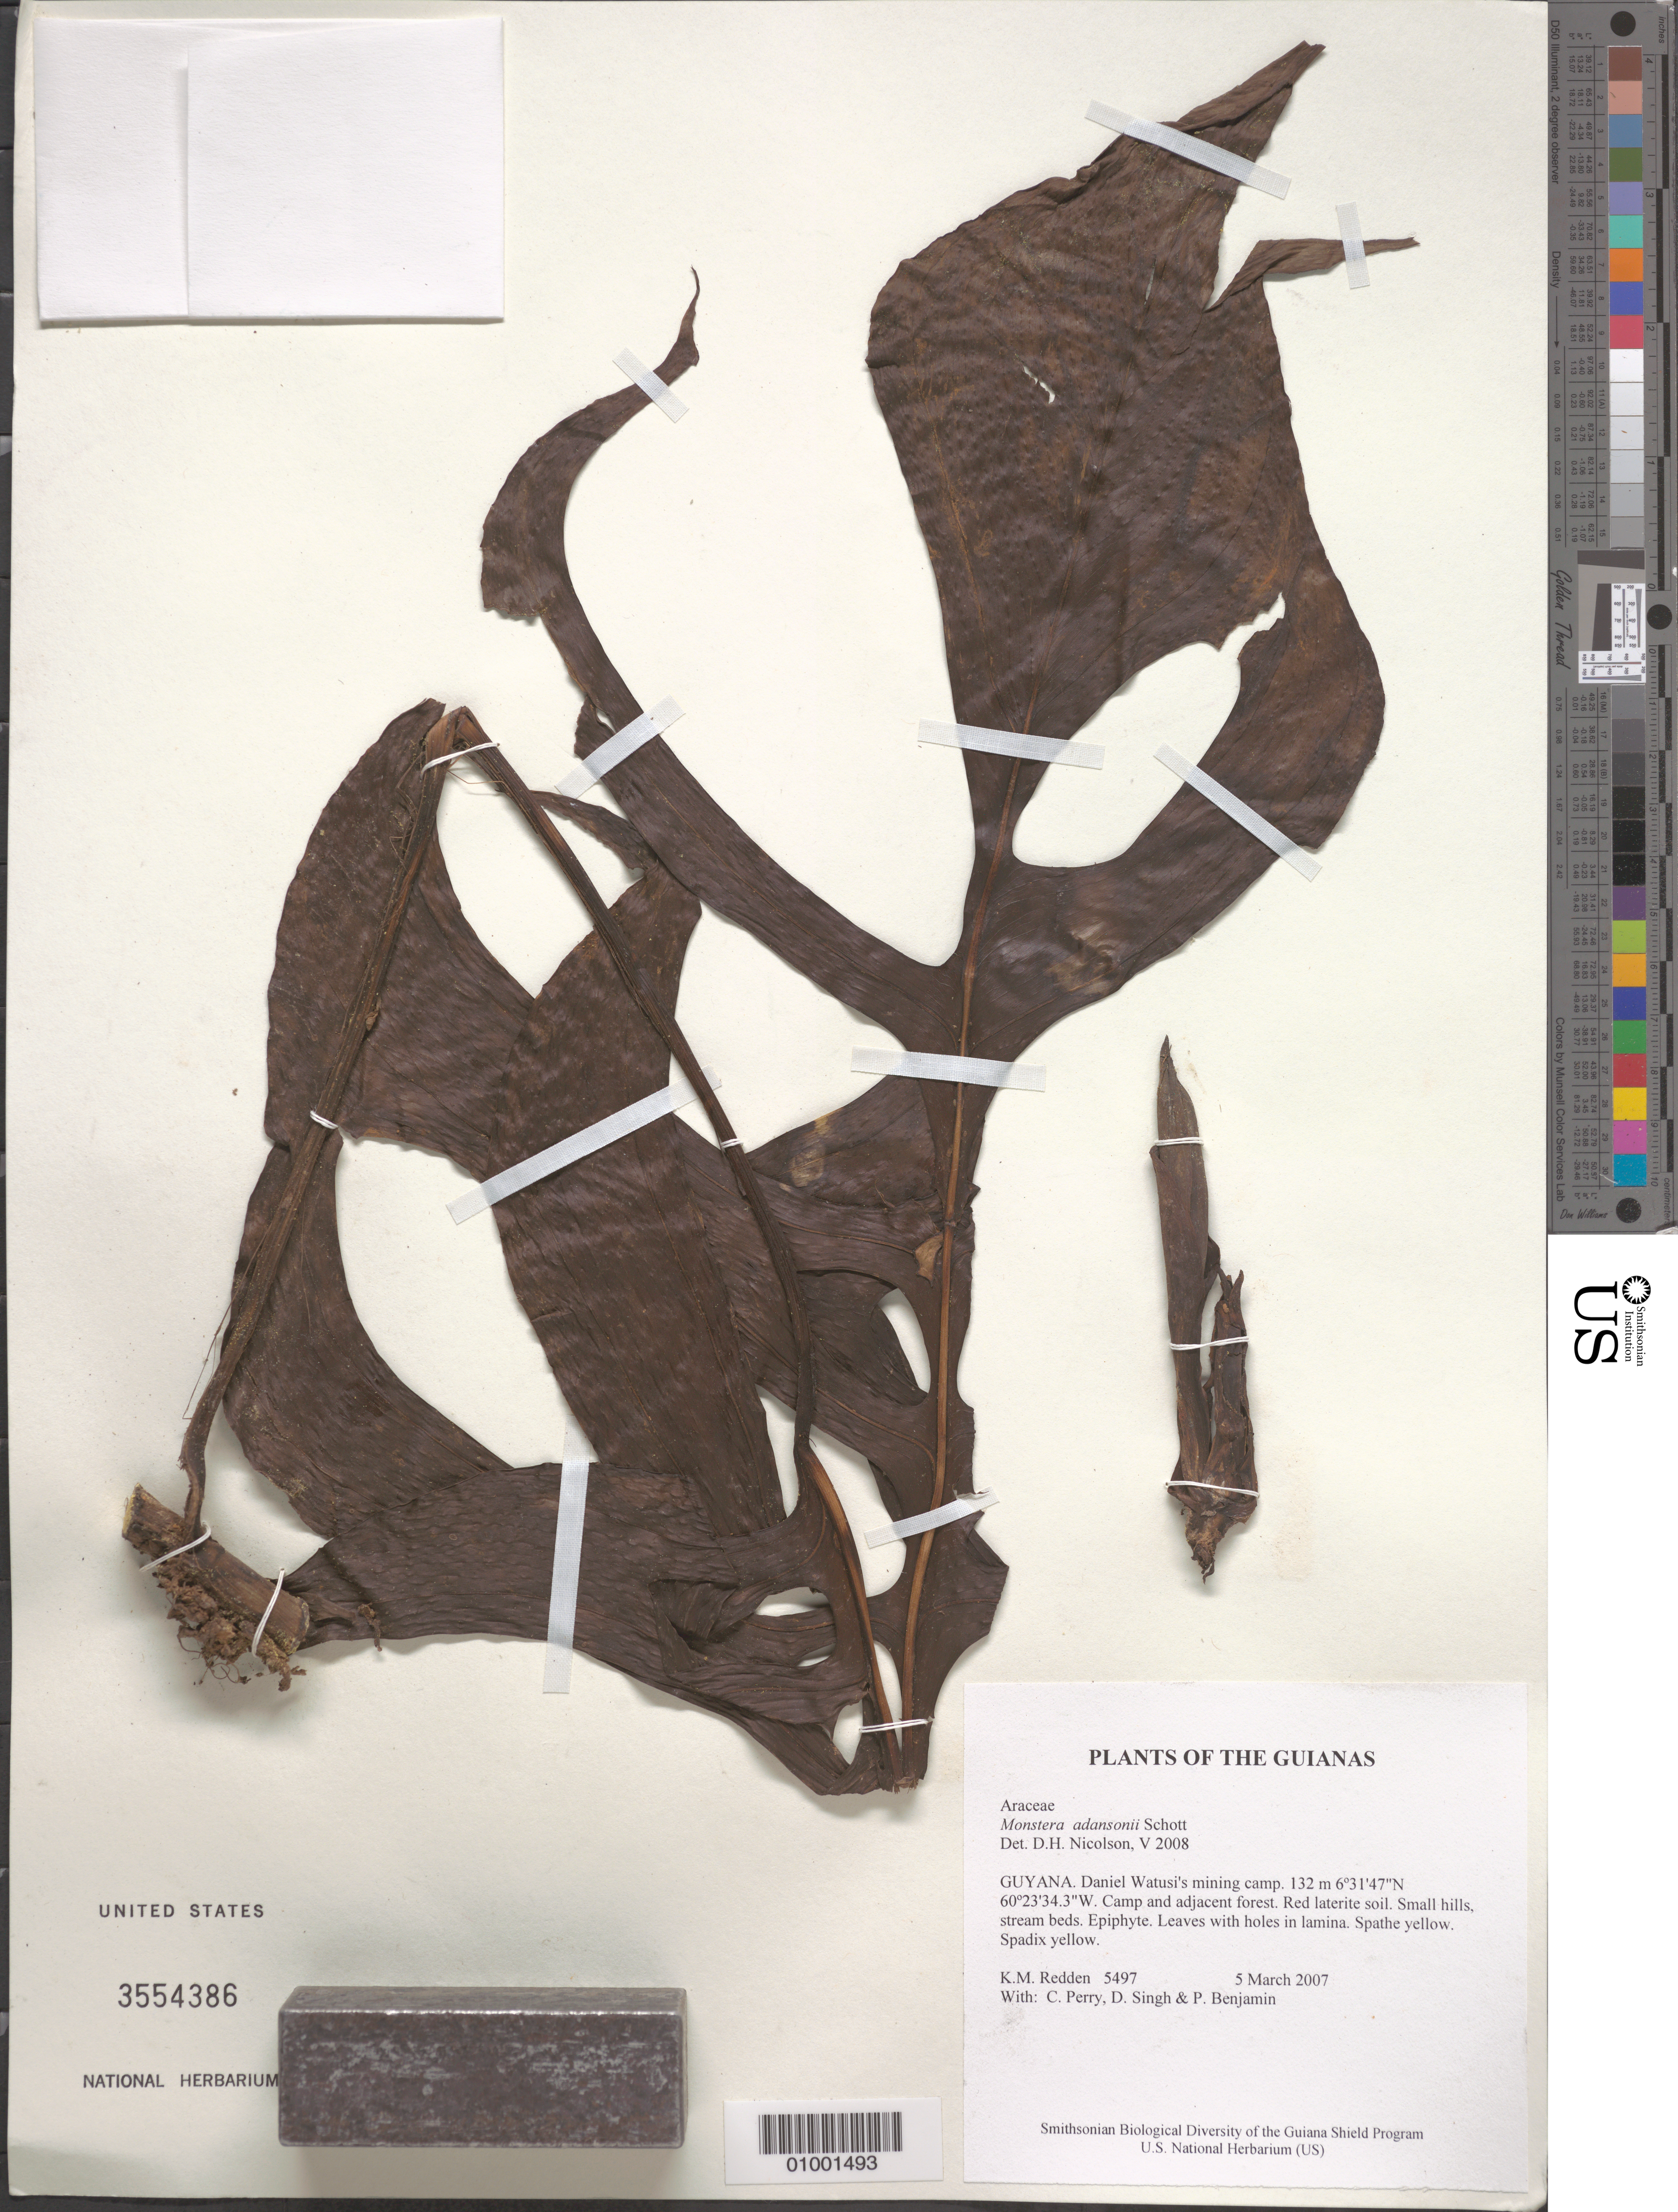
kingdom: Plantae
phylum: Tracheophyta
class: Liliopsida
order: Alismatales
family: Araceae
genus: Monstera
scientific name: Monstera adansonii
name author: Schott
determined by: Nicolson, Dan H.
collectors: K. M. Redden, C. Perry, D. Singh & P. Benjamin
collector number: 5497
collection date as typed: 5 March 2007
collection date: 2007-03-05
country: Guyana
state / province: Cuyuni-Mazaruni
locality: Daniel Watusi's mining camp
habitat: Camp and adjacent forest. Red laterite soil. Small hills, stream beds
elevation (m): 132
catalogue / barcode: US 3554386